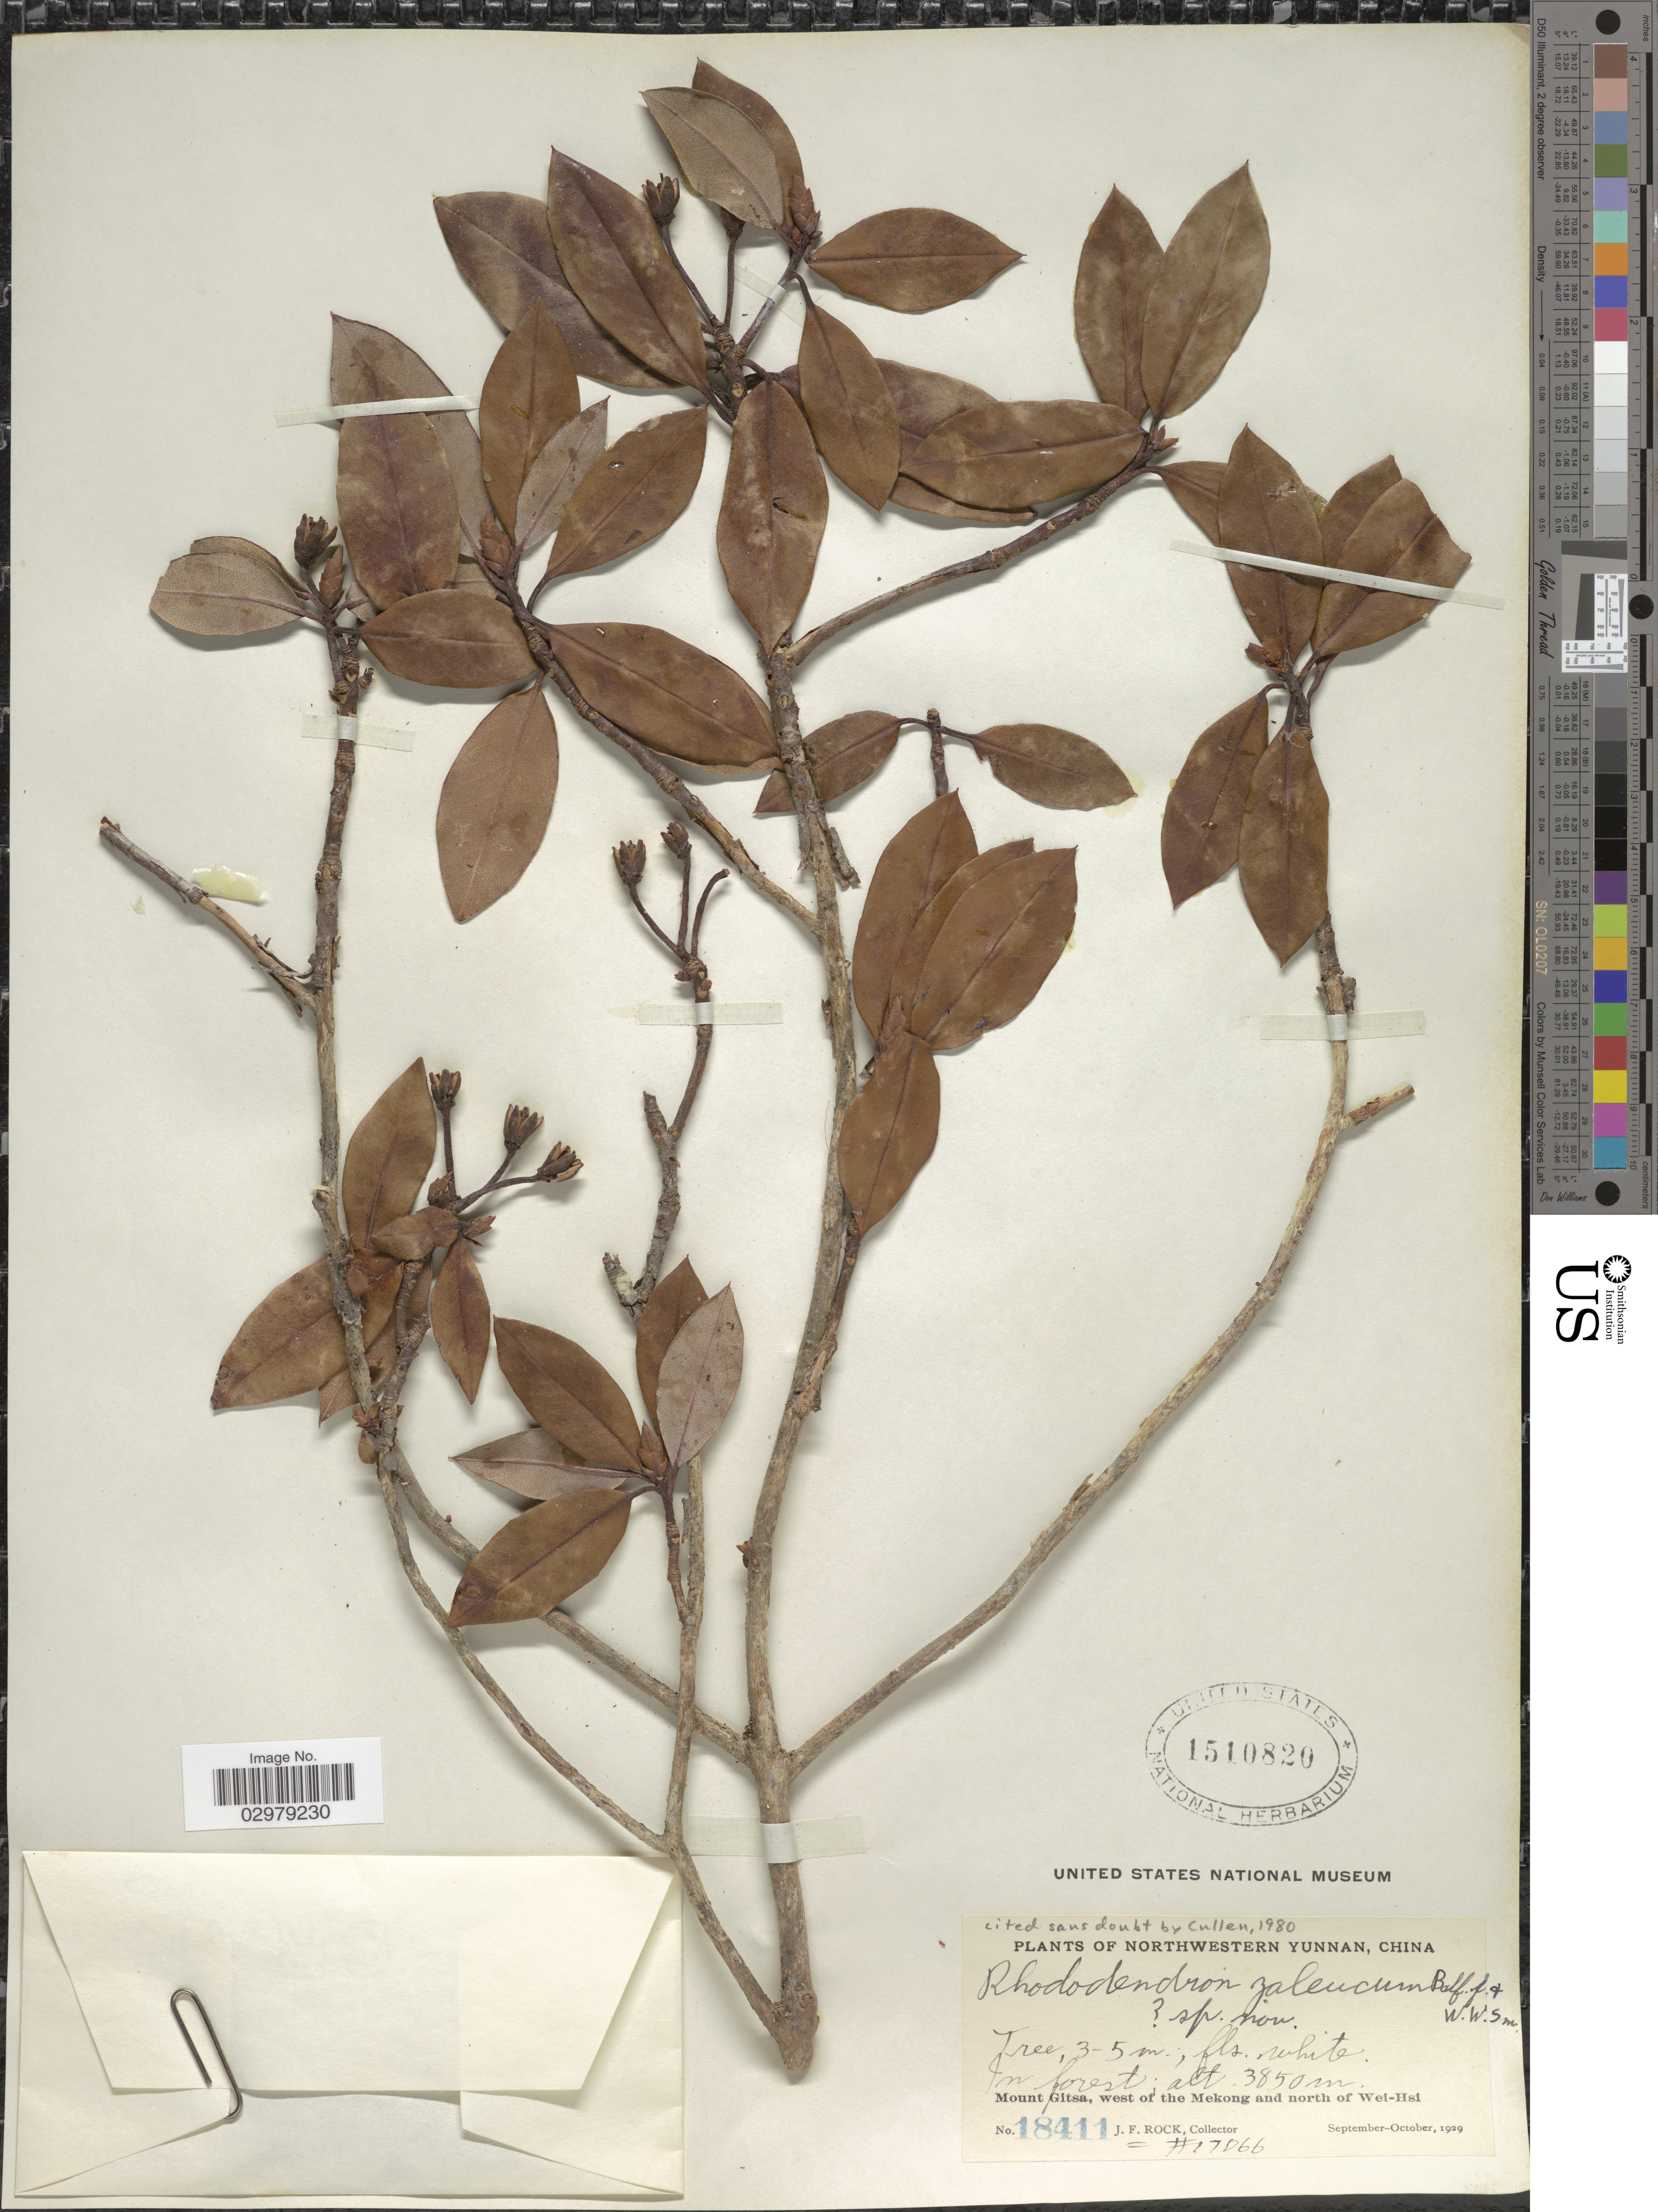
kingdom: Plantae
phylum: Tracheophyta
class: Magnoliopsida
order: Ericales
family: Ericaceae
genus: Rhododendron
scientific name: Rhododendron zaleucum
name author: Balf. f. & W.W. Sm.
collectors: J. Rock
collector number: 18411/17066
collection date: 1929-09/1929-10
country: China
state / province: Yunnan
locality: Northwestern Yunnan. In forest. Mount Gitsa, west of the Mekong and north of Wei-Hsi.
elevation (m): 3850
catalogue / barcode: US 1510820